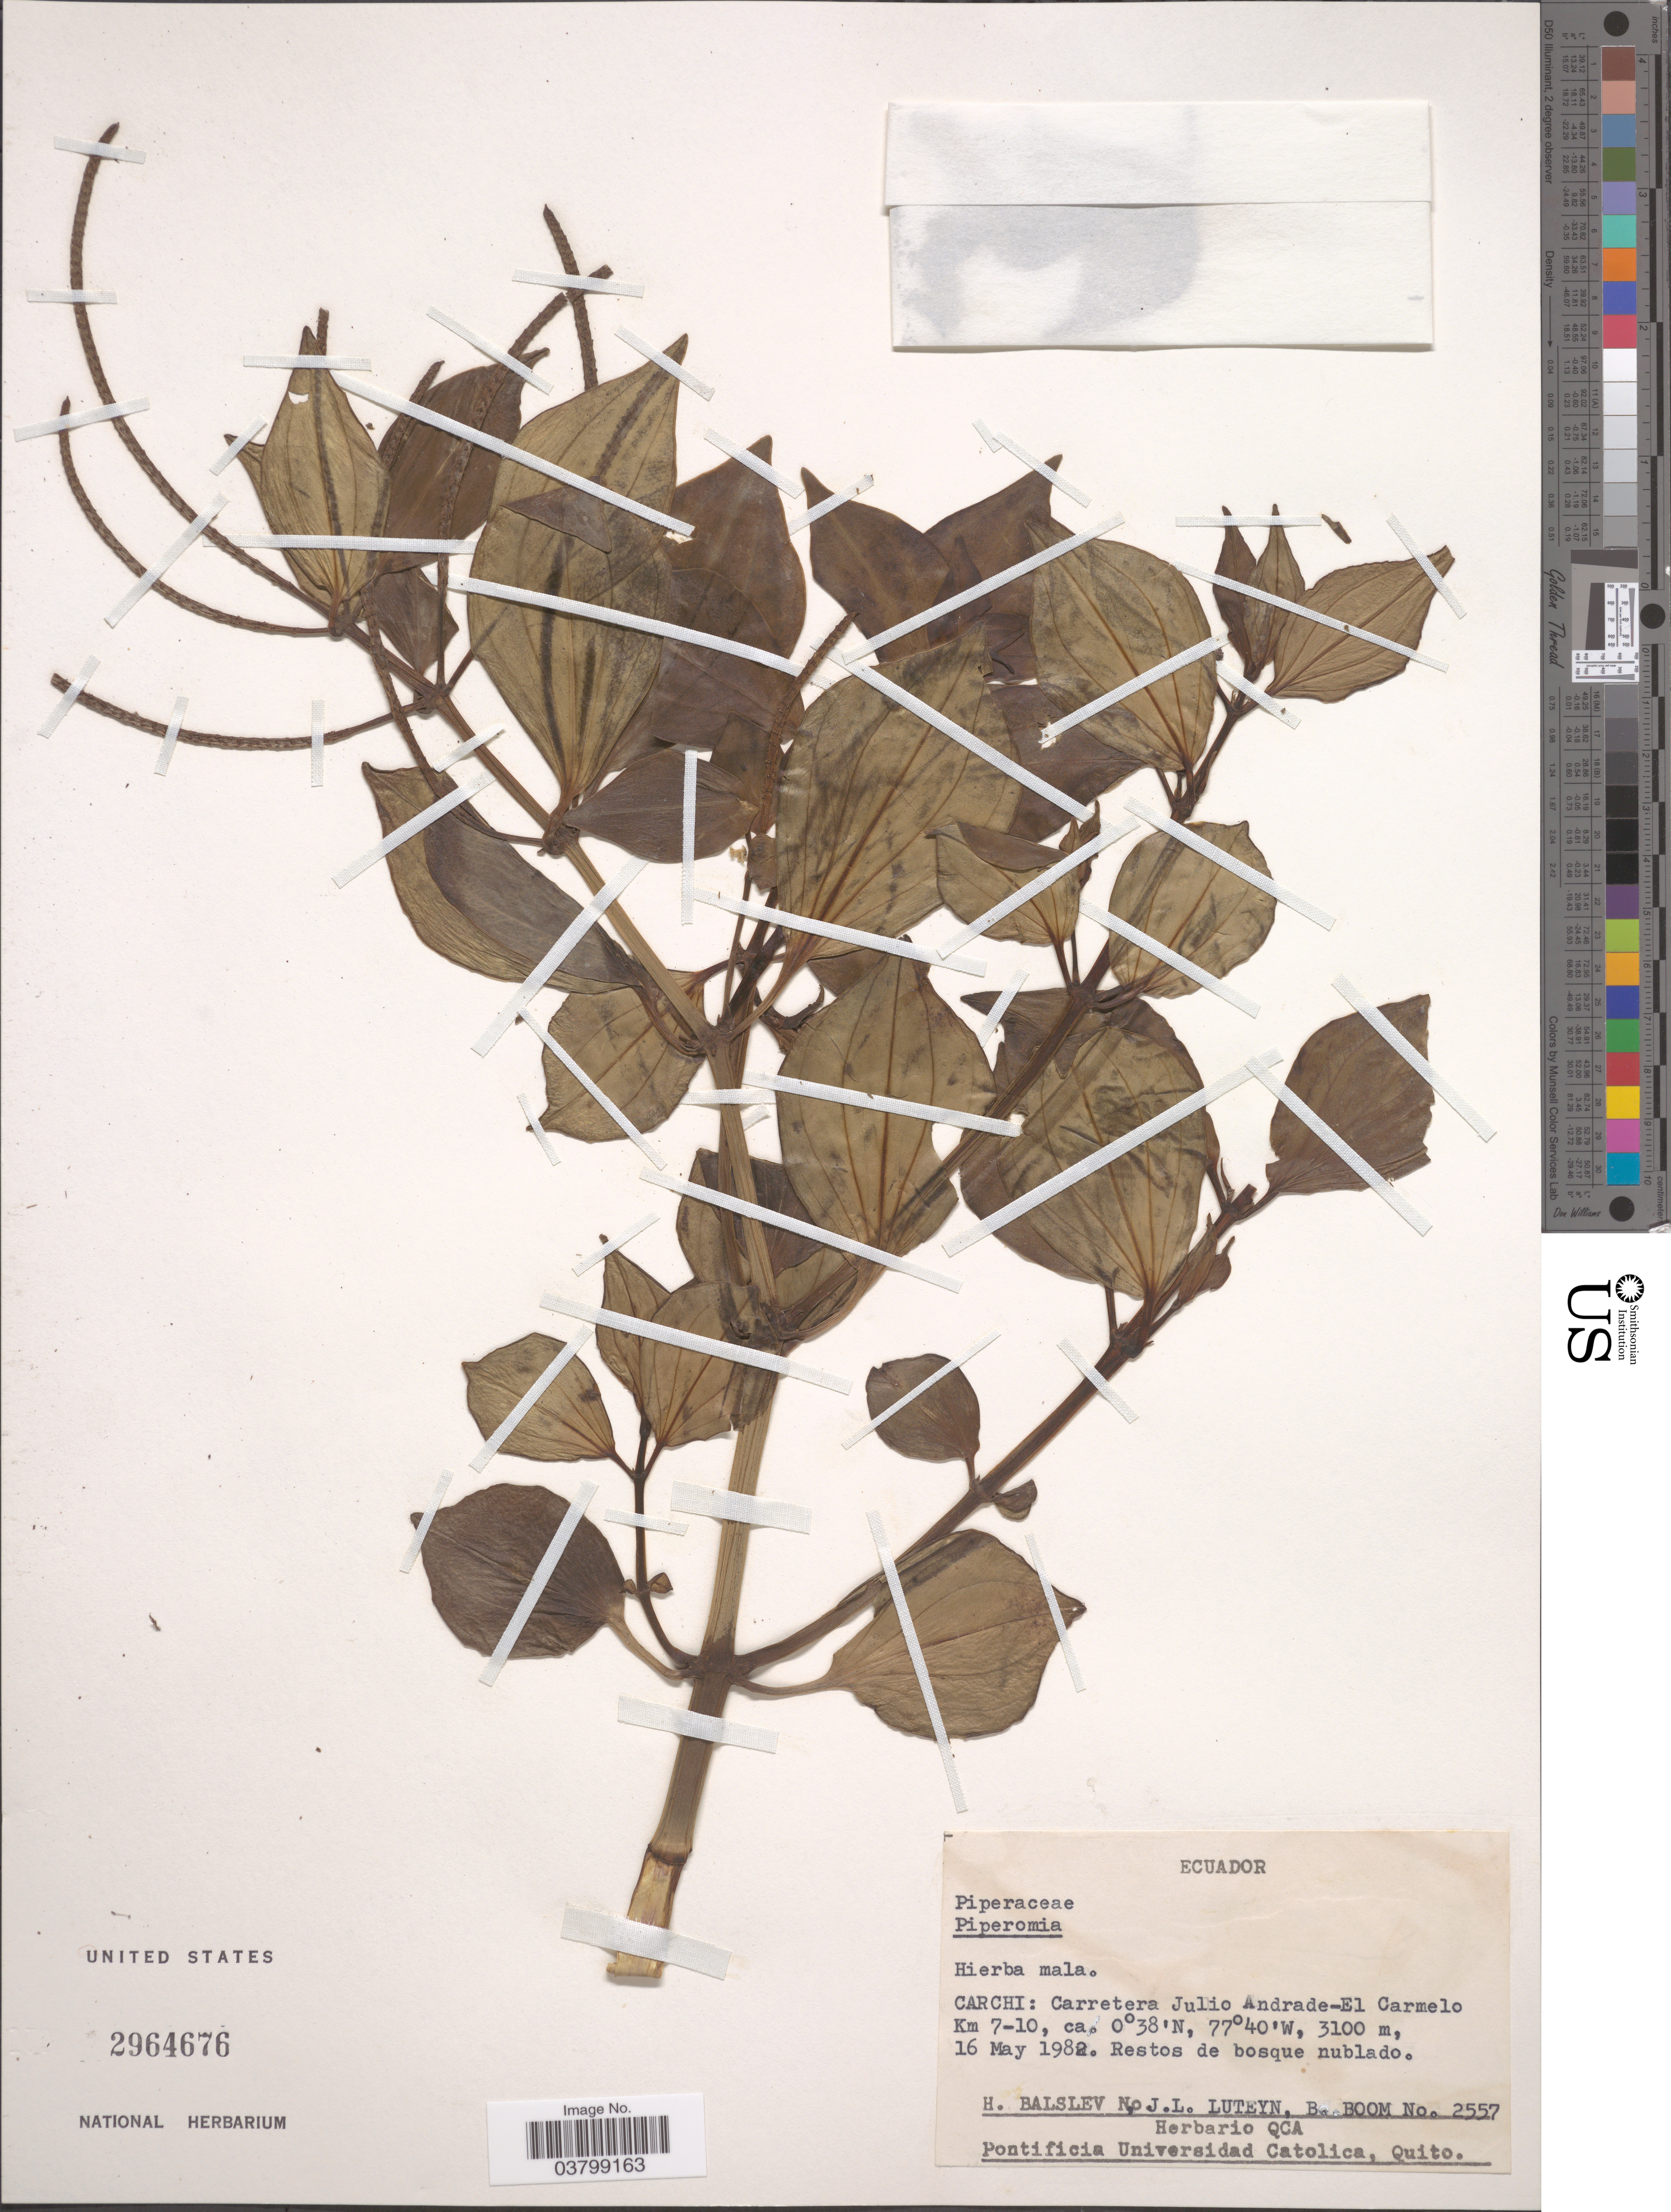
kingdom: Plantae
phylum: Tracheophyta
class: Magnoliopsida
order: Piperales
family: Piperaceae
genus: Peperomia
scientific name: Peperomia tetraquetra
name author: Sodiro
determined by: Jiménez, José Estaban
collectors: H. Balslev, J. Luteyn & B. M. Boom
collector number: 2557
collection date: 1982-05-16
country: Ecuador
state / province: Carchi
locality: Carretera Julio Andrade-El Carmelo Km 7-10.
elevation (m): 3100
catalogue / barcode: US 2964676